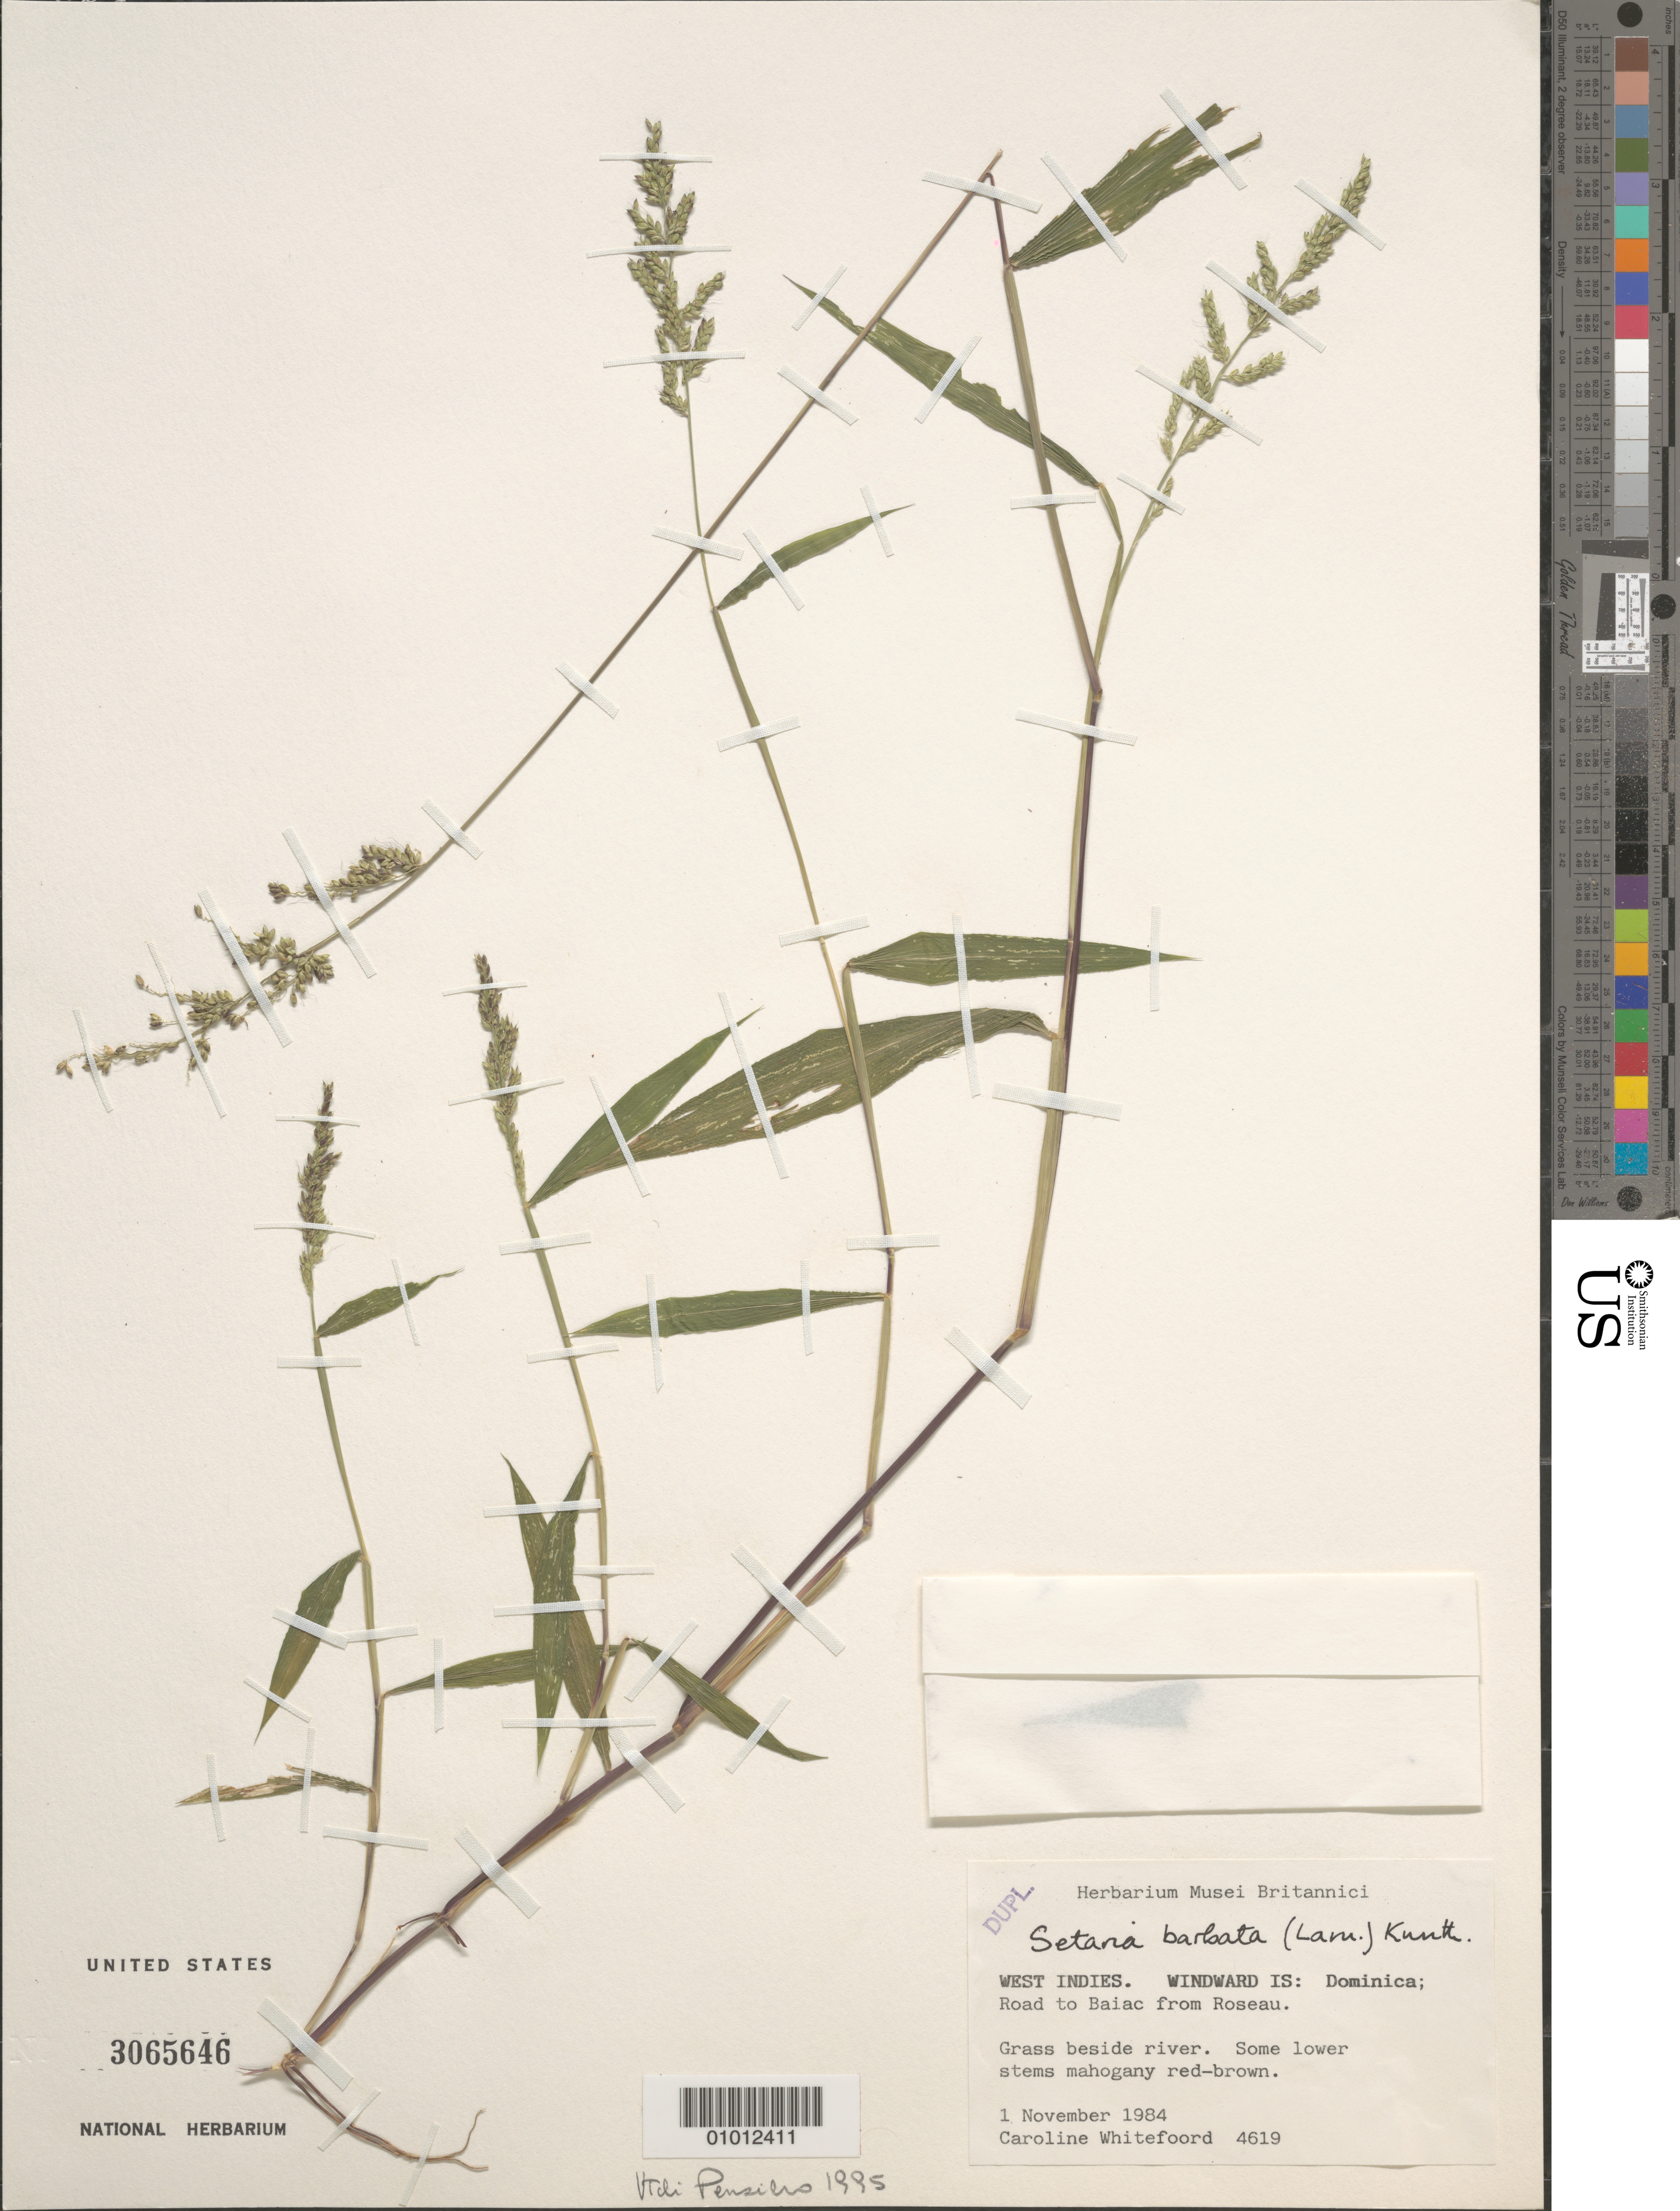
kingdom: Plantae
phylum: Tracheophyta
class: Liliopsida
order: Poales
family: Poaceae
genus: Setaria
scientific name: Setaria barbata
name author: (Lam.) Kunth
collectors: C. Whitefoord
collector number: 4619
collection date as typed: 01 Nov 1984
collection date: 1984-11-01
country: Dominica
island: Dominica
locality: Windward Island, road to Baiac from Roseau.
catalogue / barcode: US 3065646